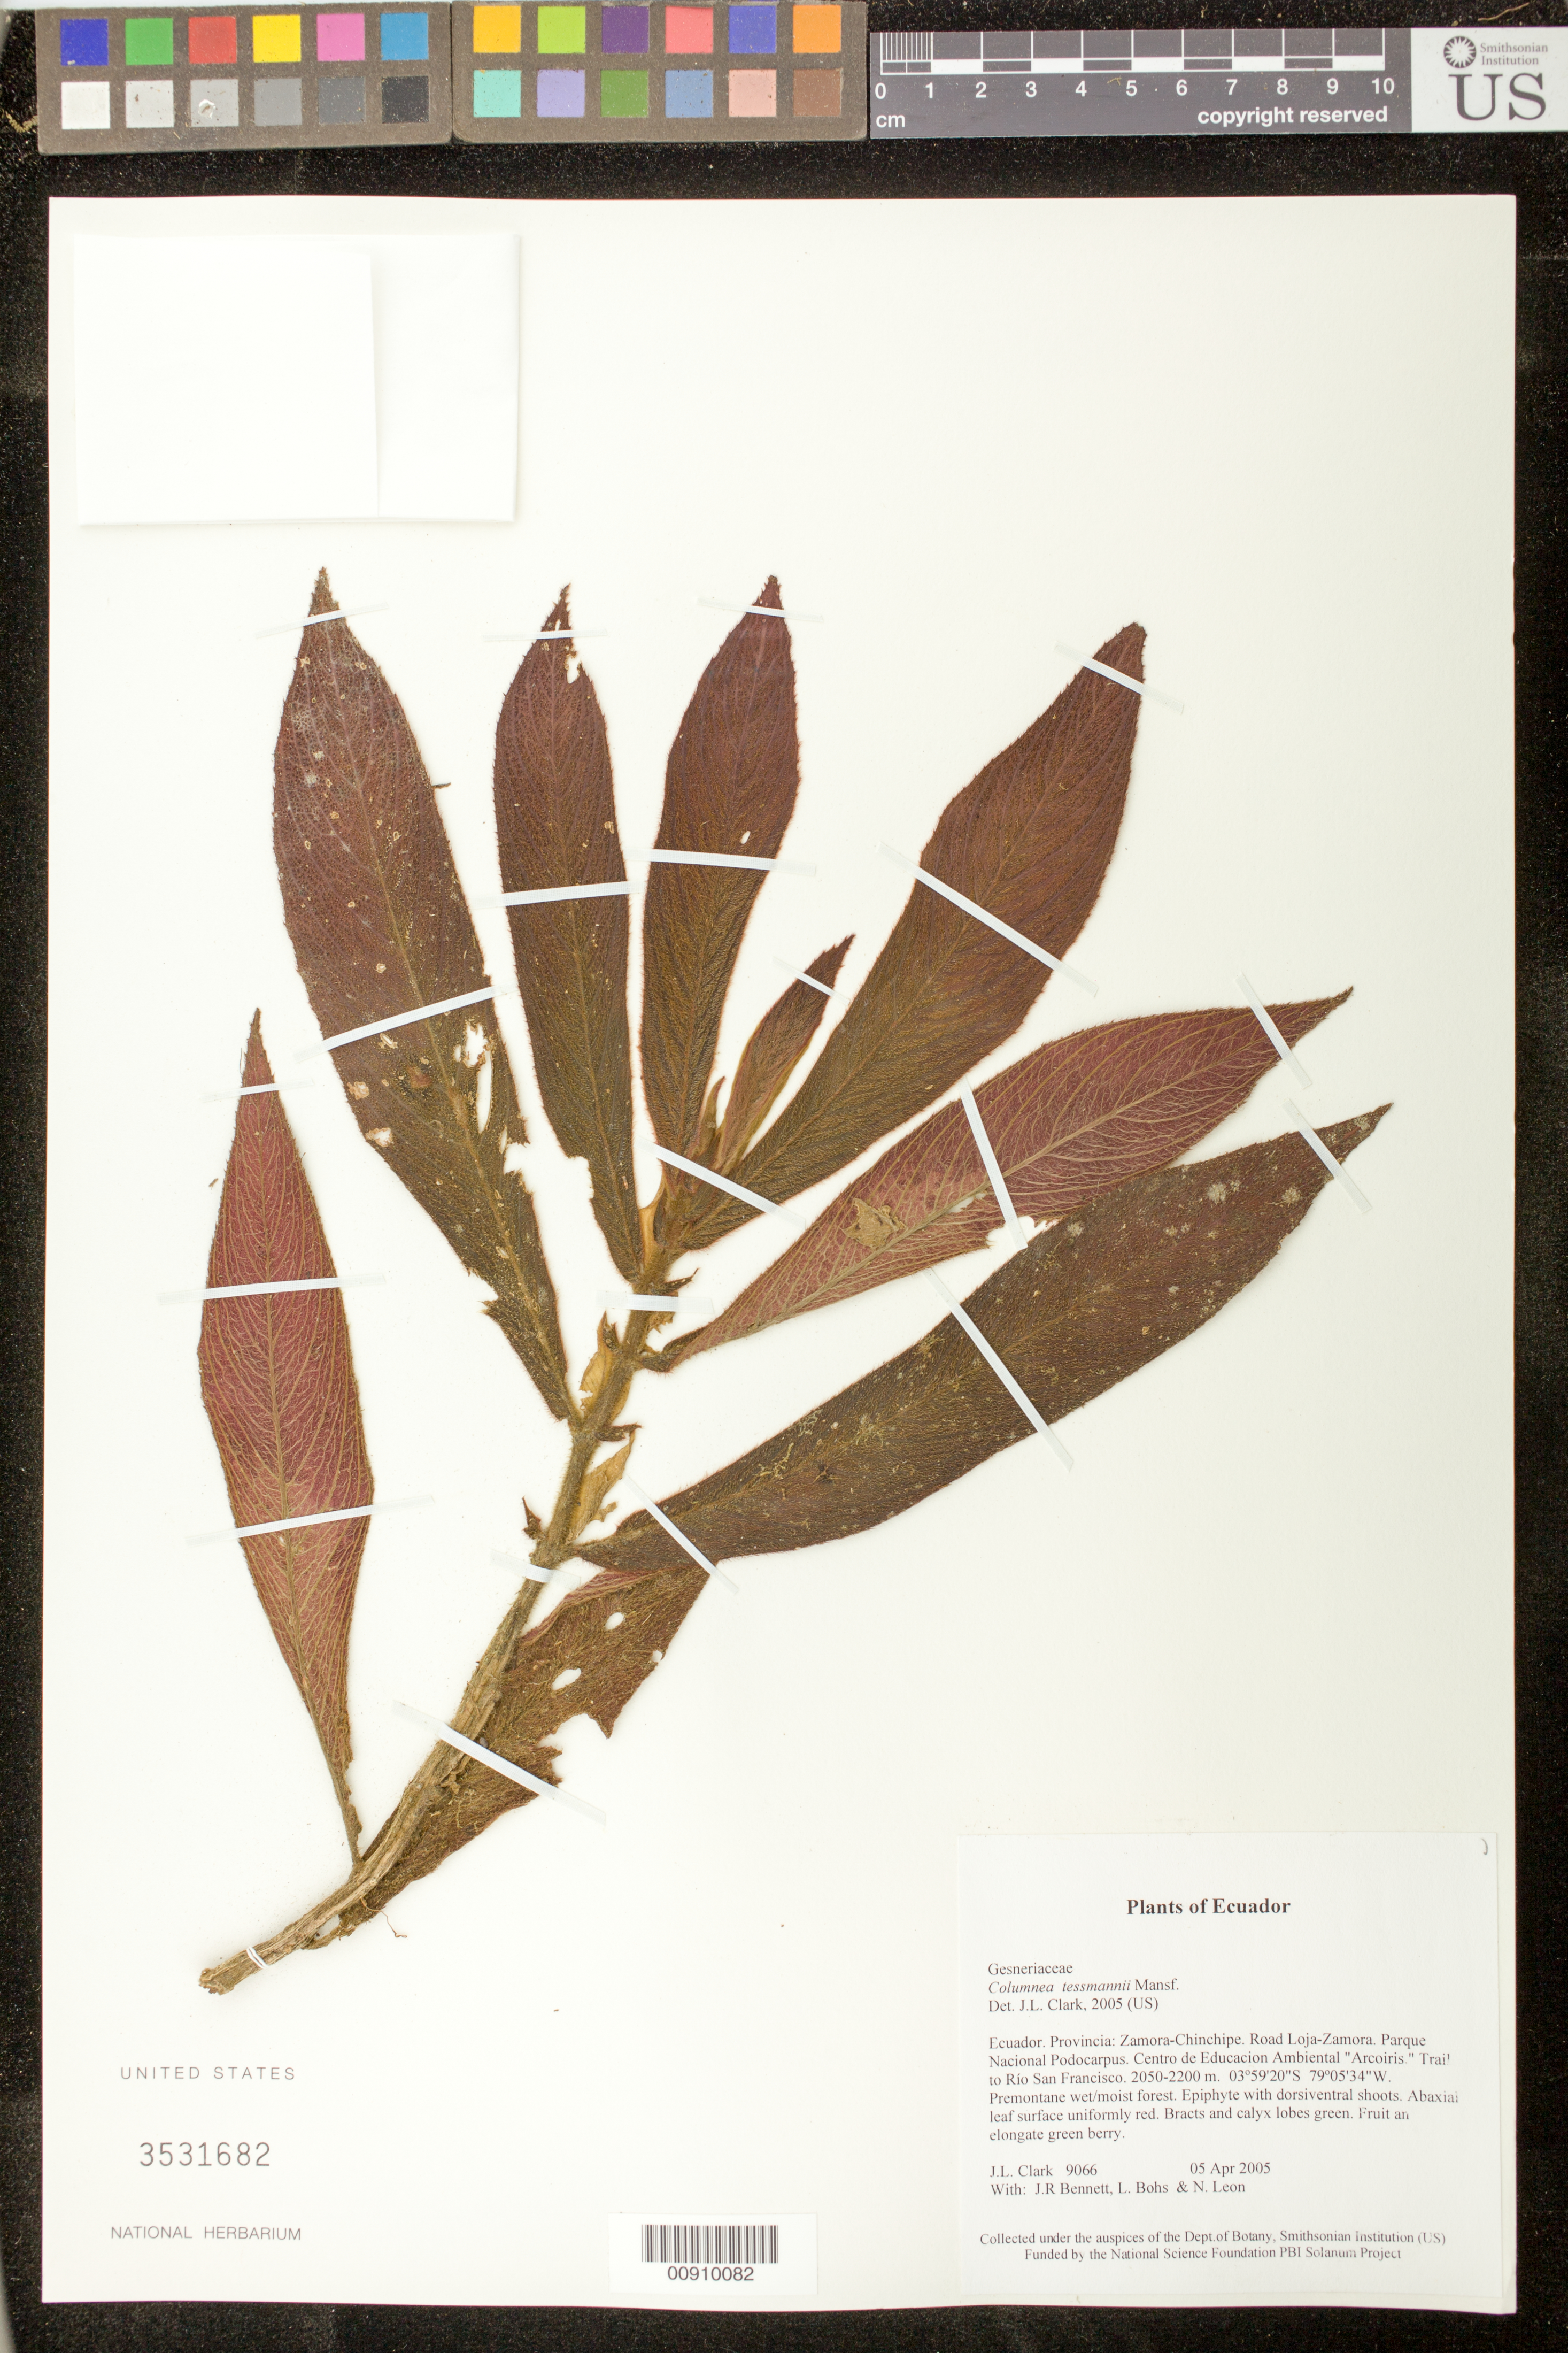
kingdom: Plantae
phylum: Tracheophyta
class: Magnoliopsida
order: Lamiales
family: Gesneriaceae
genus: Columnea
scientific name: Columnea tessmannii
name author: Mansf.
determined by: Clark, J. L., (SEL), The Marie Selby Botanical Garden (UNITED STATES)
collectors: J. L. Clark, J. R. Bennett, L. A. Bohs & N. Leon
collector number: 9066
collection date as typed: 05 Apr 2005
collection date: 2005-04-05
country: Ecuador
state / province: Zamora-Chinchipe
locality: Road Loja-Zamora. Parque Nacional Podocarpus. Centro de Educacion Ambiental "Arcoiris." Trail to Río San Francisco.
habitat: Premontane wet/moist forest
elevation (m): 2050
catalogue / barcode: US 3531682